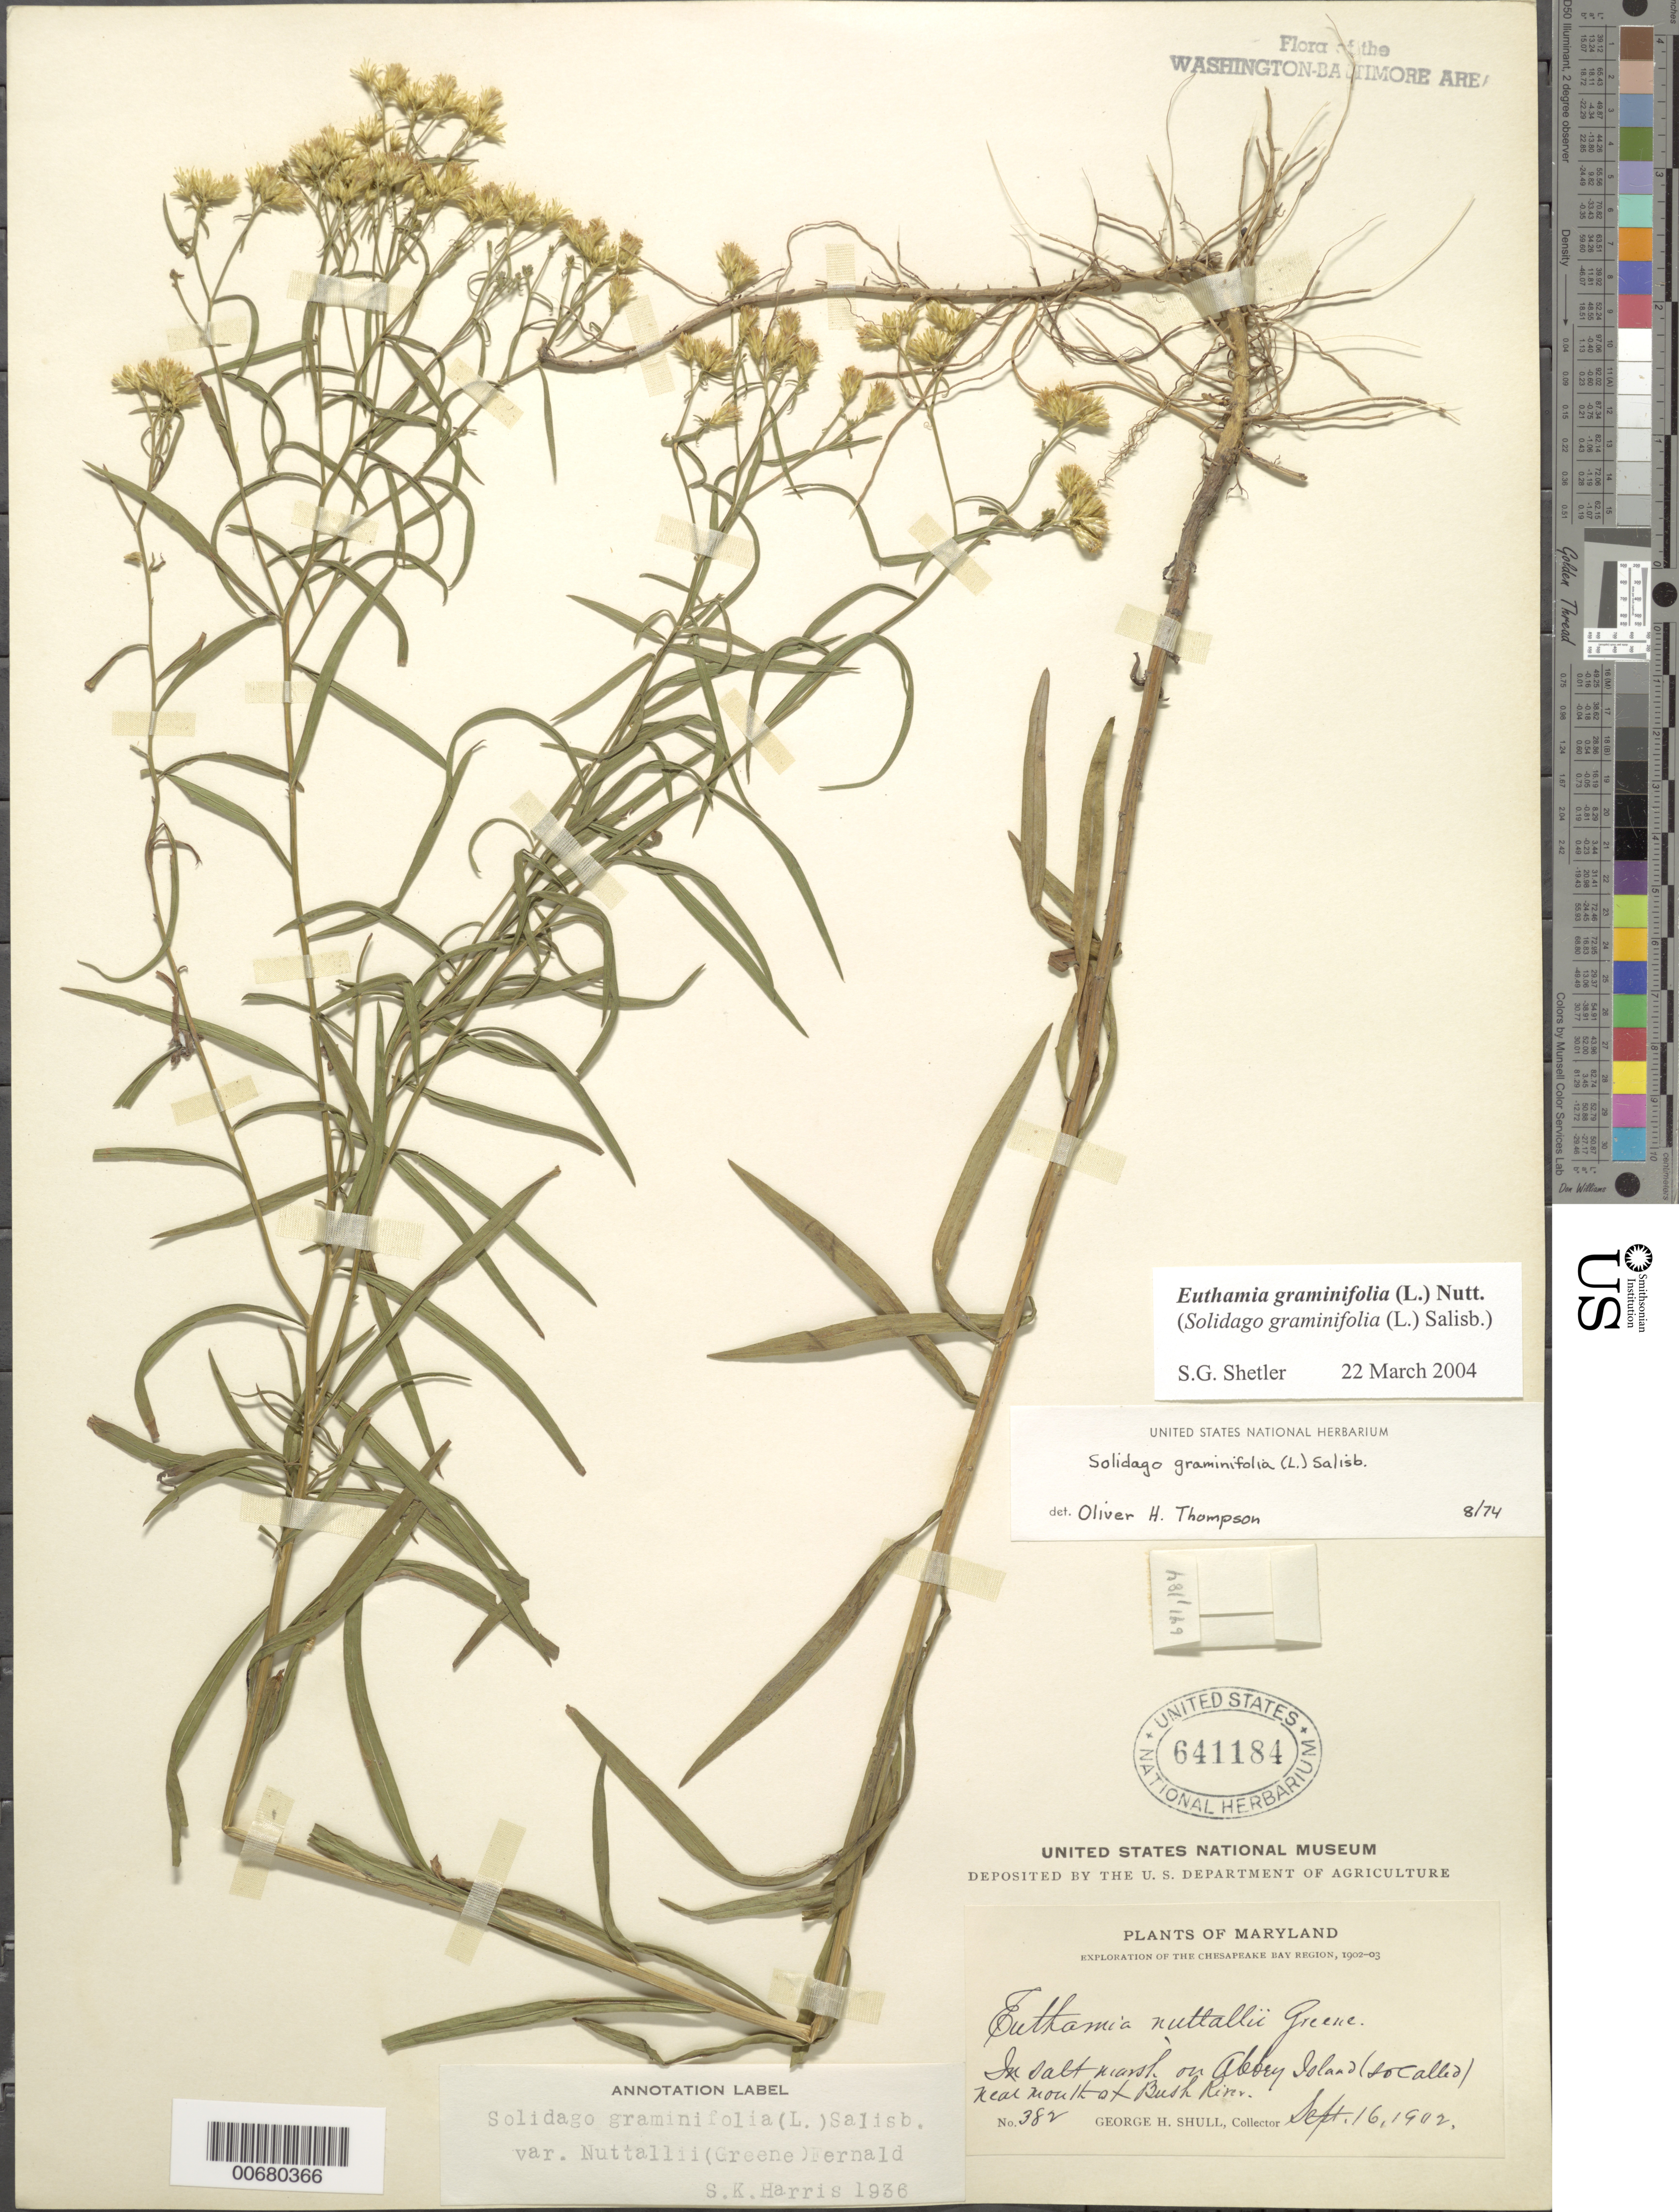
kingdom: Plantae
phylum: Tracheophyta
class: Magnoliopsida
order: Asterales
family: Asteraceae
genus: Euthamia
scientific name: Euthamia graminifolia var. nuttalii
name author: (S.W. Greene) W. Stone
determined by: Harris, S. K.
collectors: G. H. Shull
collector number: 382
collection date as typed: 16 Sep 1902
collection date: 1902-09-16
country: United States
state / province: Maryland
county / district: Harford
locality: Abbey Island, near mouth of Bush River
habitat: Salt marsh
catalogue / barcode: US 641184